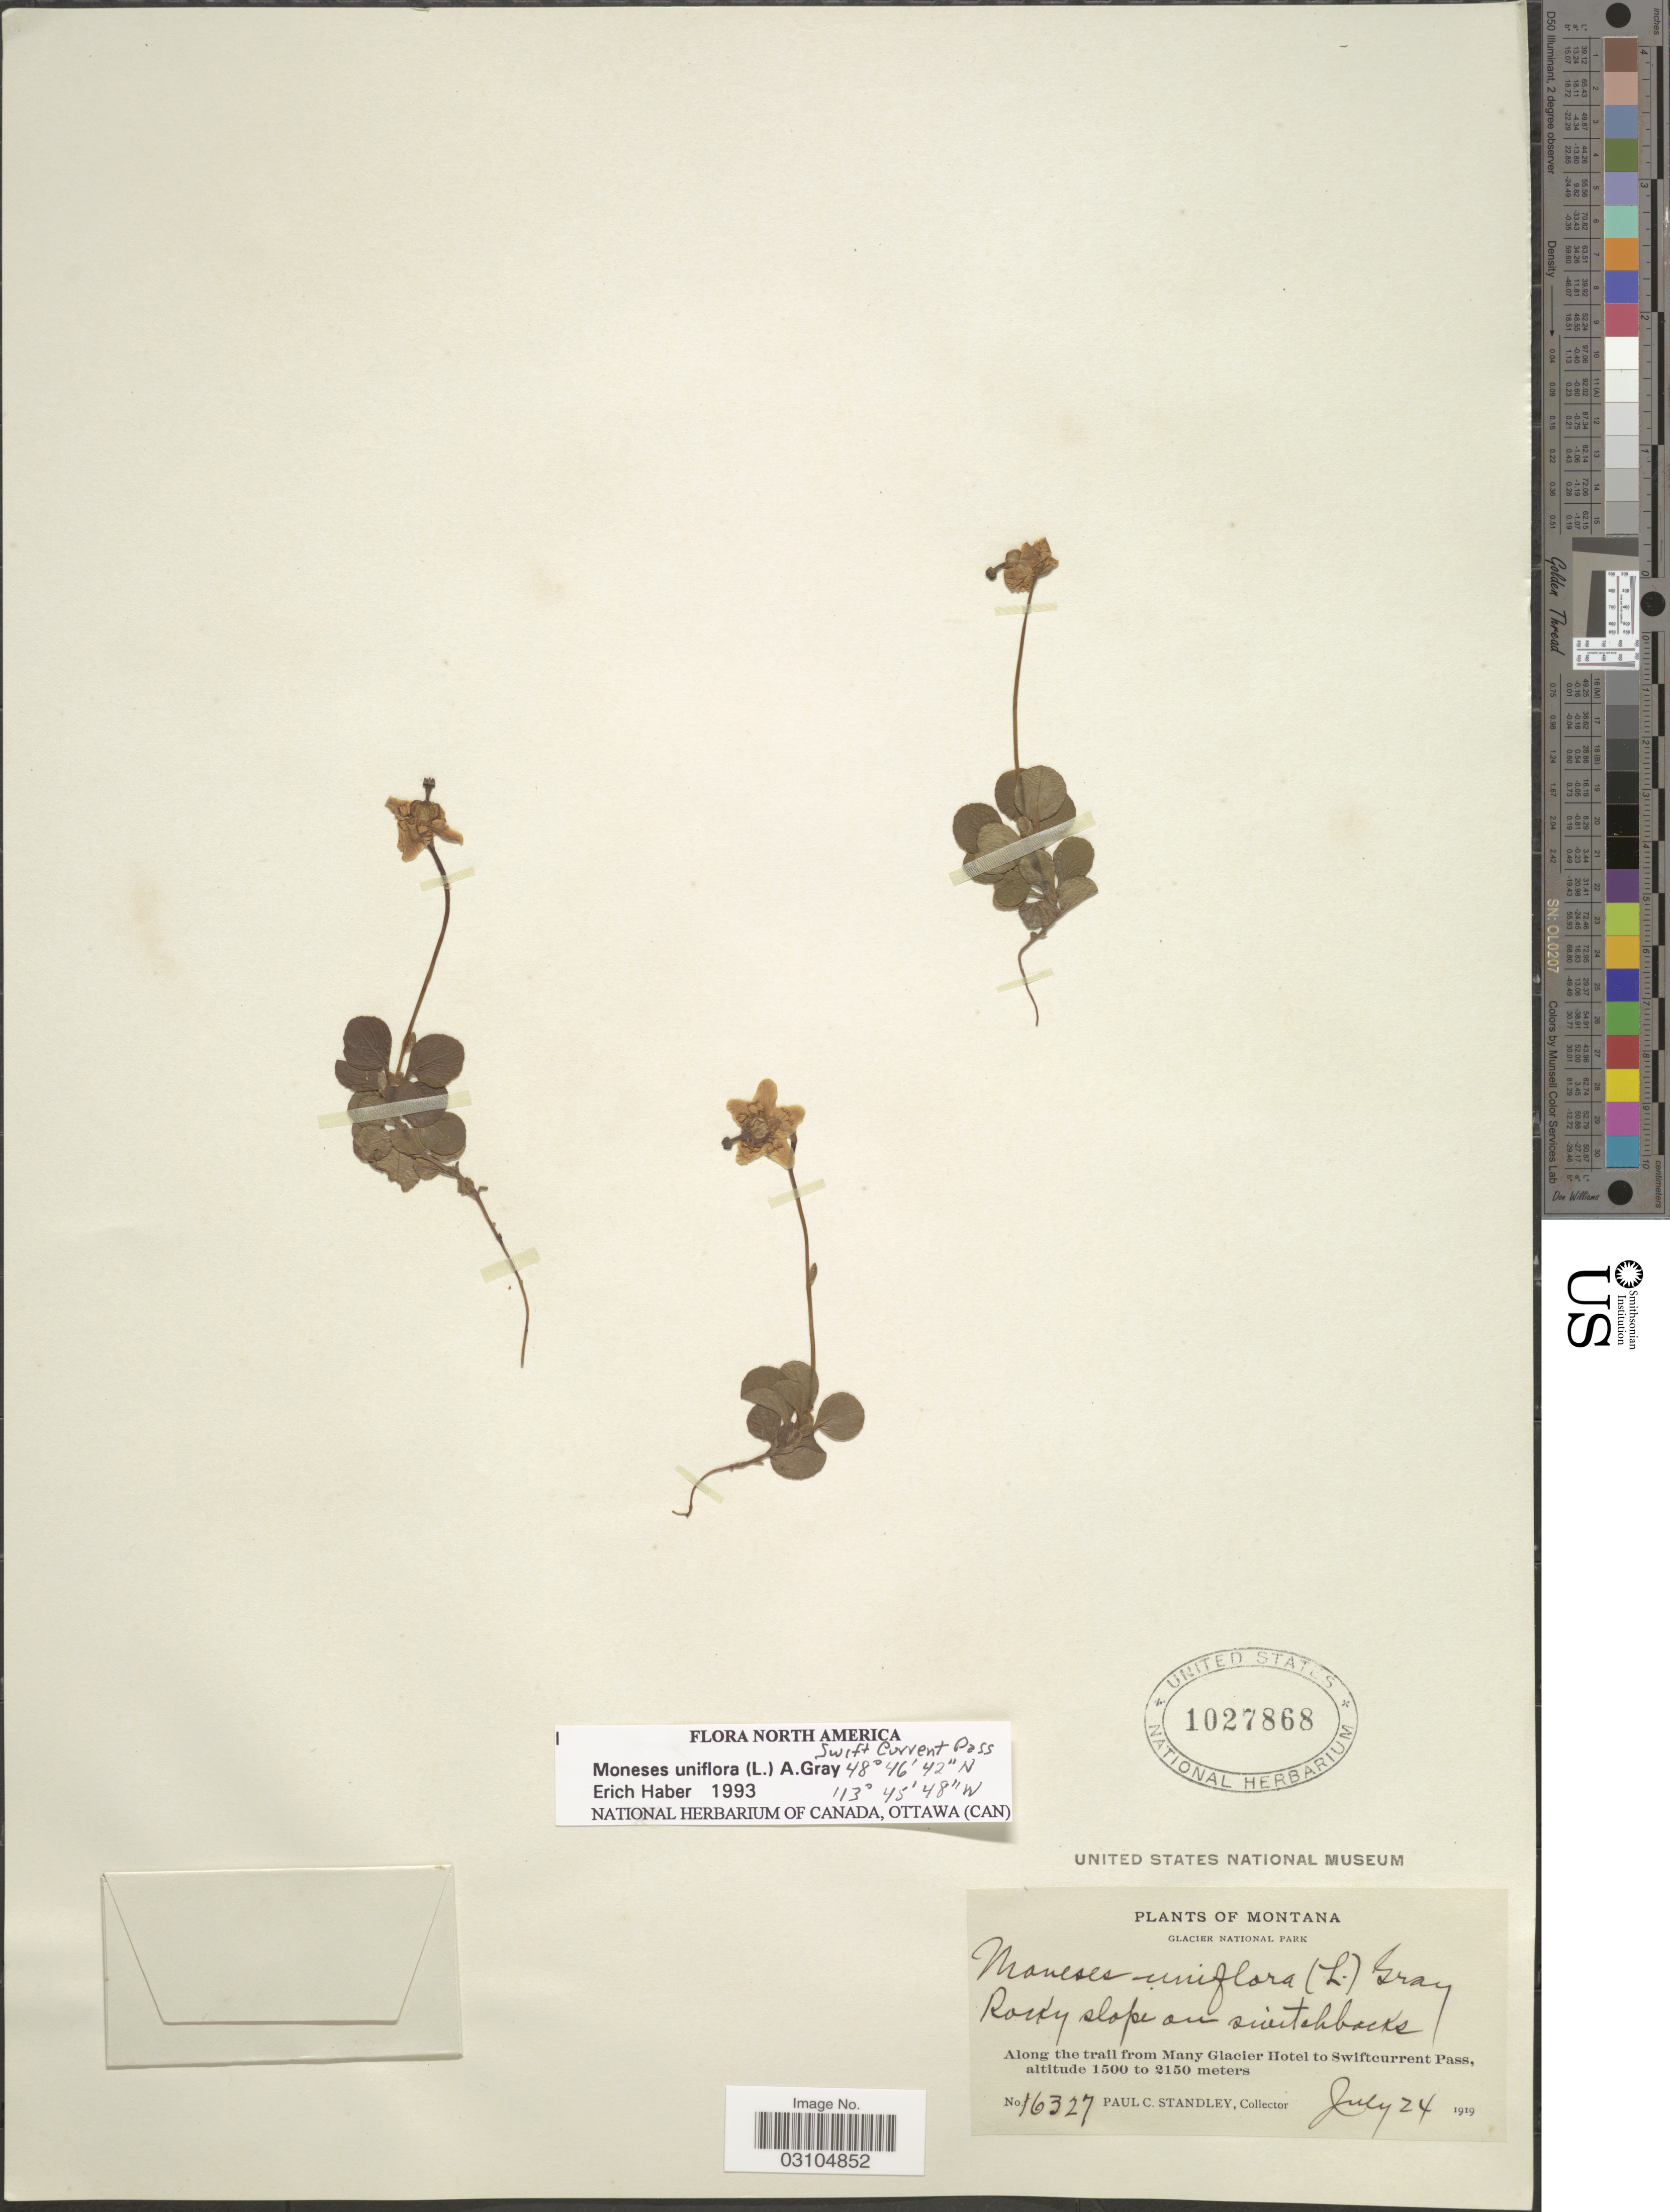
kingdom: Plantae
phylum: Tracheophyta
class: Magnoliopsida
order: Ericales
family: Ericaceae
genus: Moneses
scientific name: Moneses uniflora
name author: (L.) A. Gray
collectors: P. C. Standley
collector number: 16327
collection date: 1919-07-24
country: United States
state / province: Montana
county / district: Glacier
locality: Glacier National Park. Along the trail from Many Glacier Hotel to Swiftcurrent Pass.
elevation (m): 1500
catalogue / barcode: US 1027868